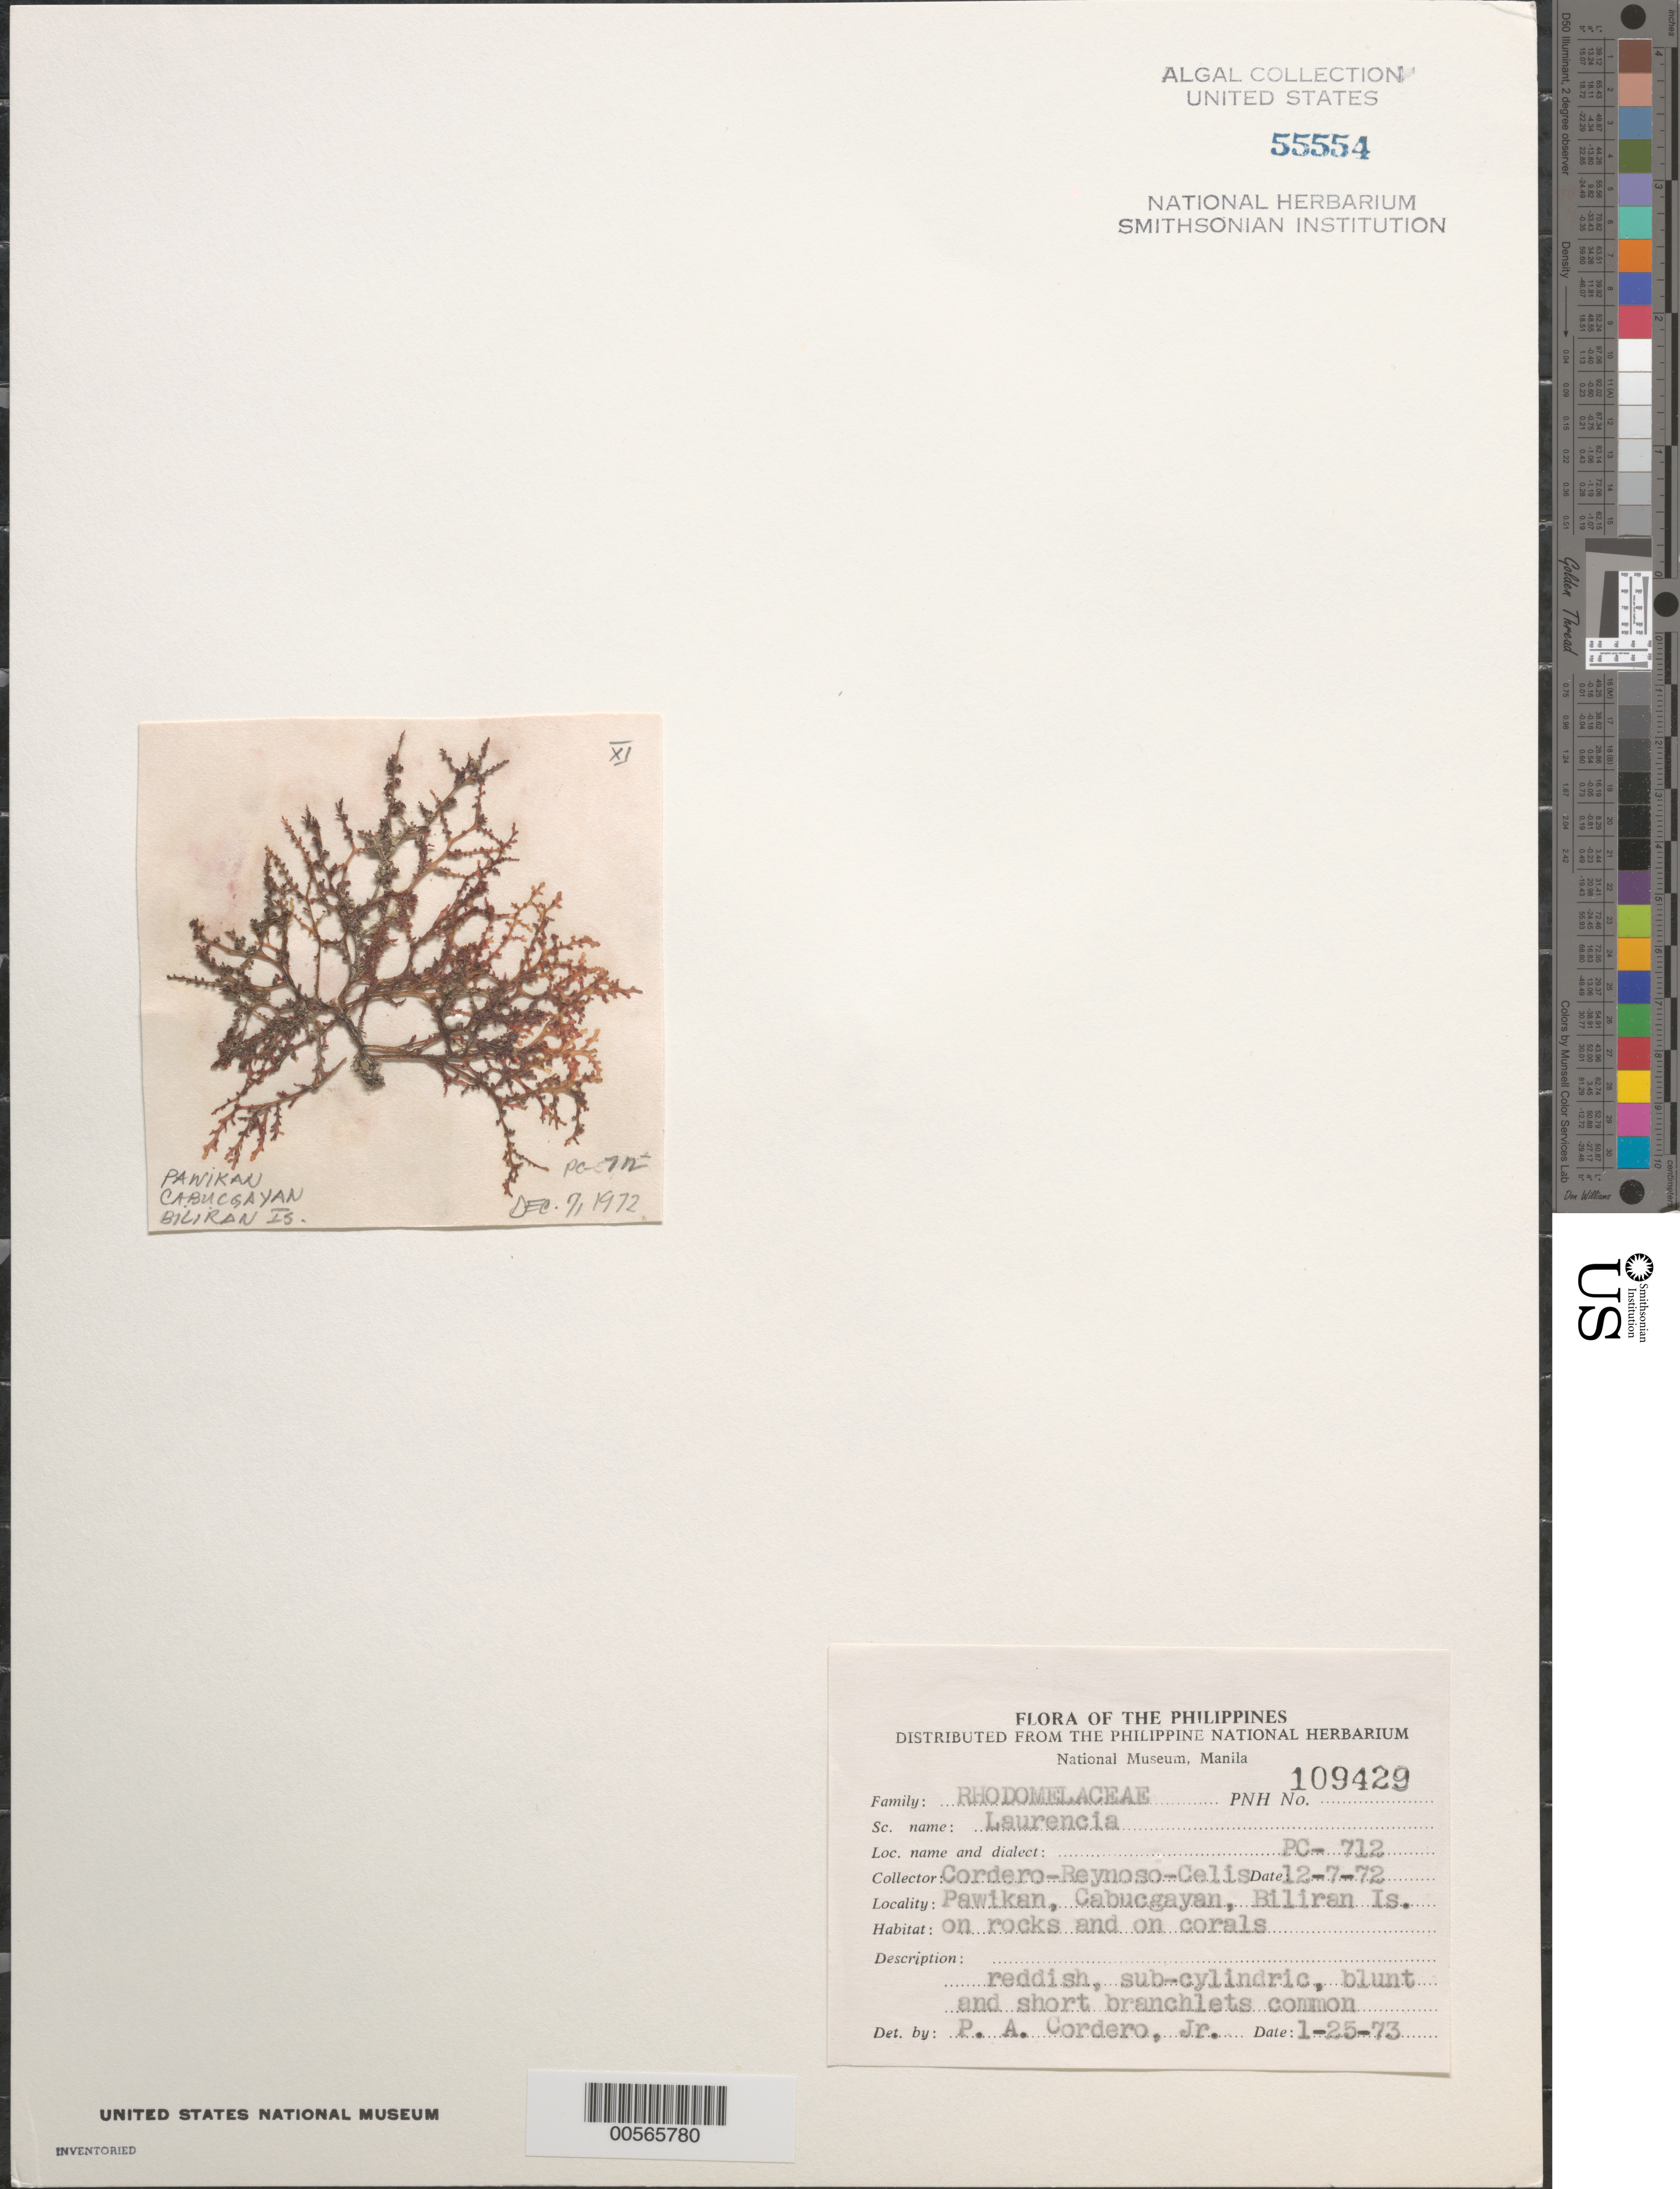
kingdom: Plantae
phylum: Rhodophyta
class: Florideophyceae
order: Ceramiales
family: Rhodomelaceae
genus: Laurencia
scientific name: Laurencia sp.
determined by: Cordero, P. A., Jr.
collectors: P. A. Cordero, E. Reynoso & M. Celis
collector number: Pc-712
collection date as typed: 07 Dec 1972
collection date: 1972-12-07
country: Philippines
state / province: Eastern Visayas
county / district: Leyte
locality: Pawikan, cabucgayan, biliran island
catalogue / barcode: US 55554